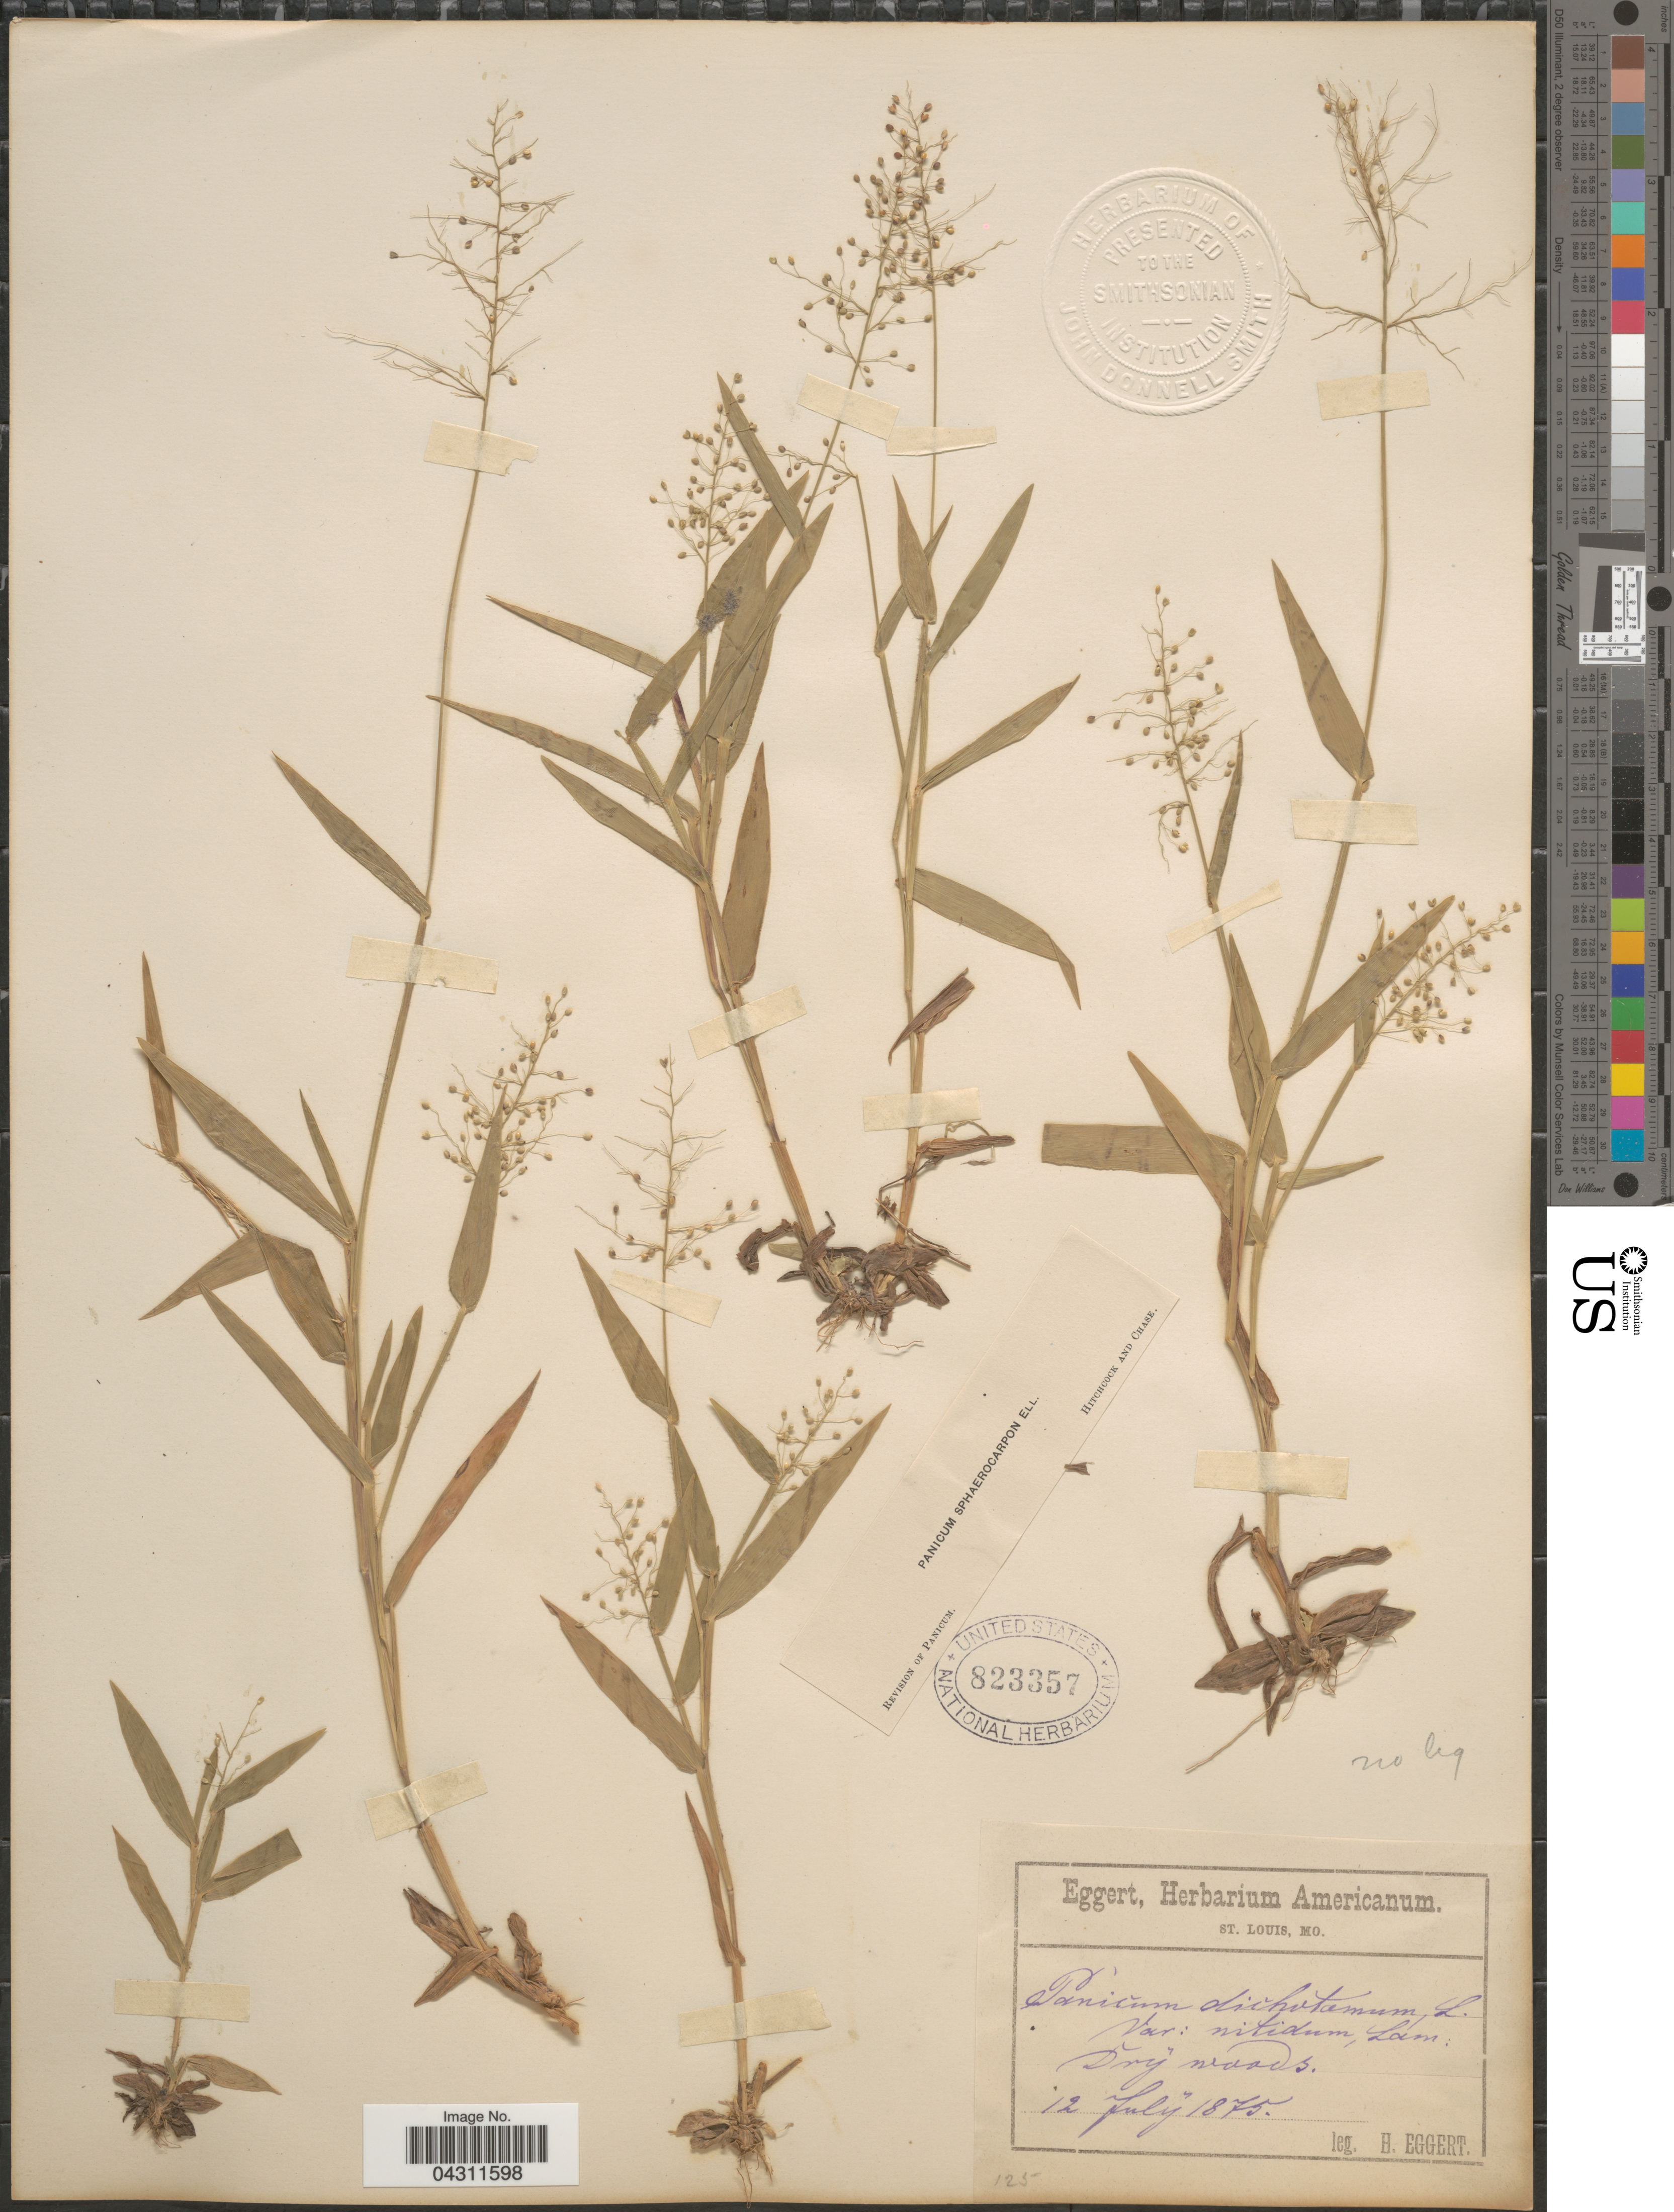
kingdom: Plantae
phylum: Tracheophyta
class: Liliopsida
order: Poales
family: Poaceae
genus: Dichanthelium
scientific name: Dichanthelium strigosum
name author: (Muhl. ex Elliott) Freckmann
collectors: H. Eggert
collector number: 125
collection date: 1875-07-12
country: United States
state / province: Missouri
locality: Dry woods.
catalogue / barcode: US 823357